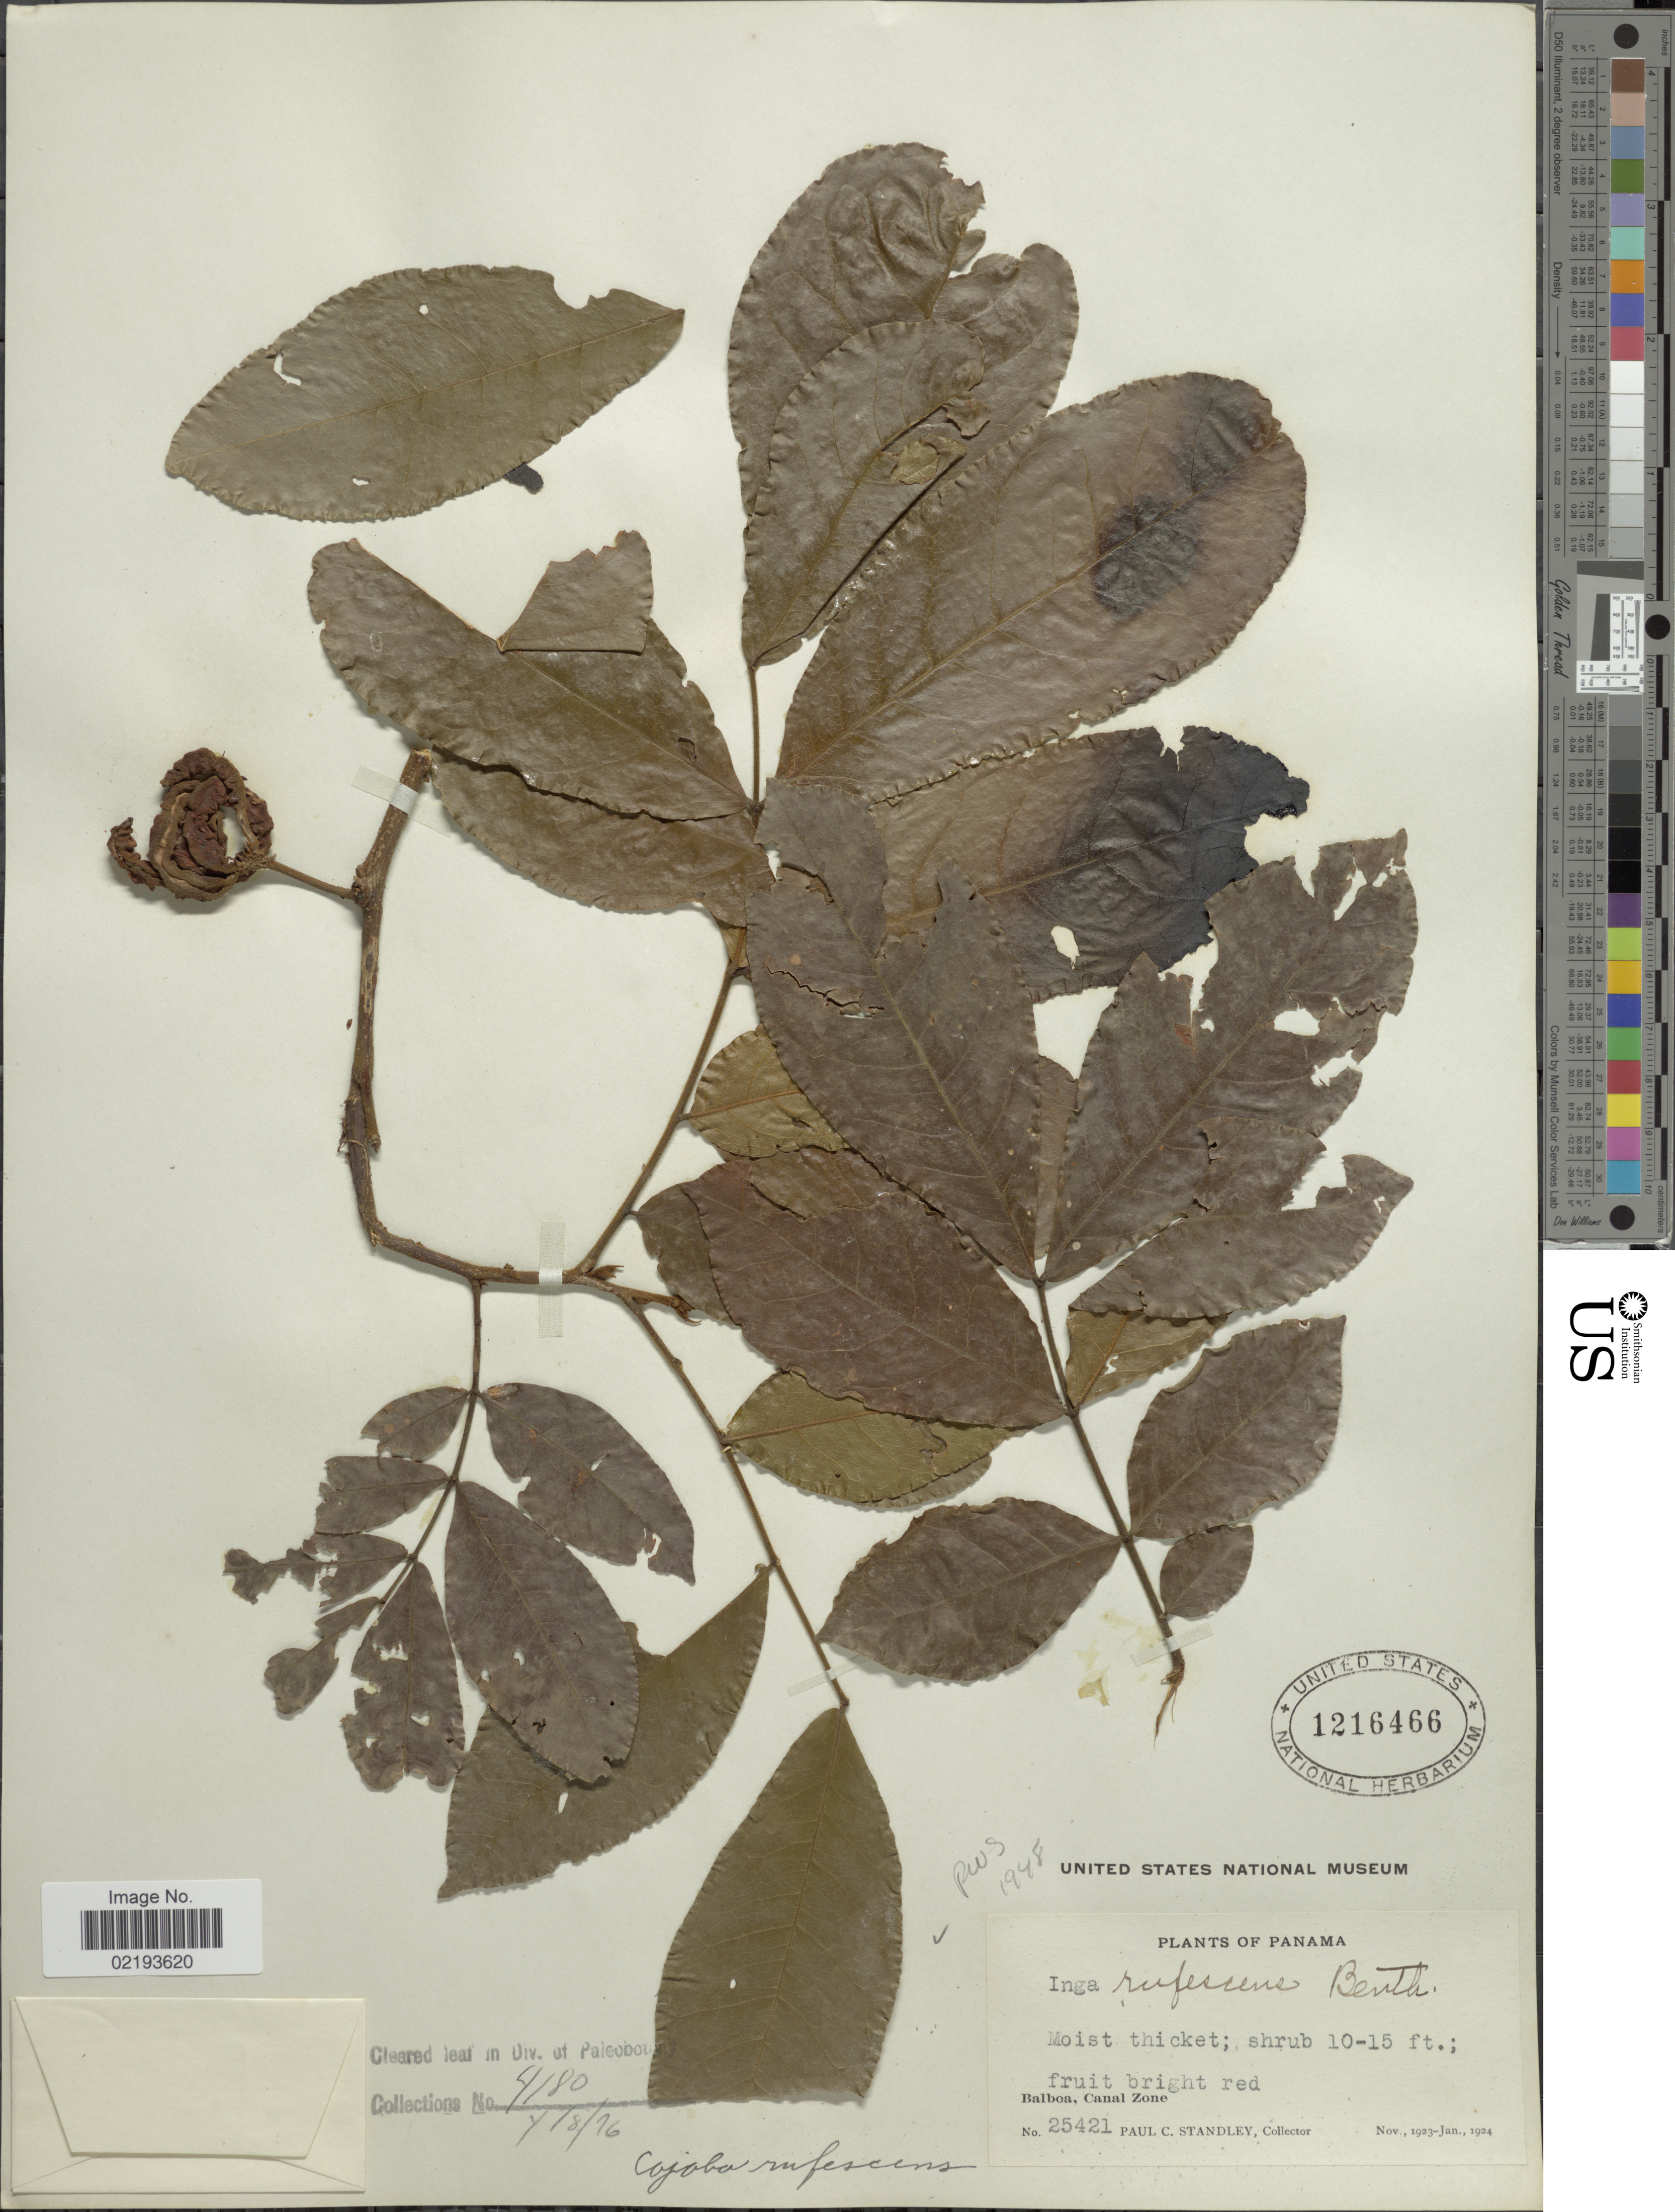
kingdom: Plantae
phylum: Tracheophyta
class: Magnoliopsida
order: Fabales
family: Fabaceae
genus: Cojoba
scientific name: Cojoba rufescens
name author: (Benth.) Britton & Rose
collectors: P. C. Standley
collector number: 25421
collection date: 1923-11/1924-01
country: Panama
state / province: Colón / Panamá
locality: Moist thicket, Balboa, Canal Zone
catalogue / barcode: US 1216466